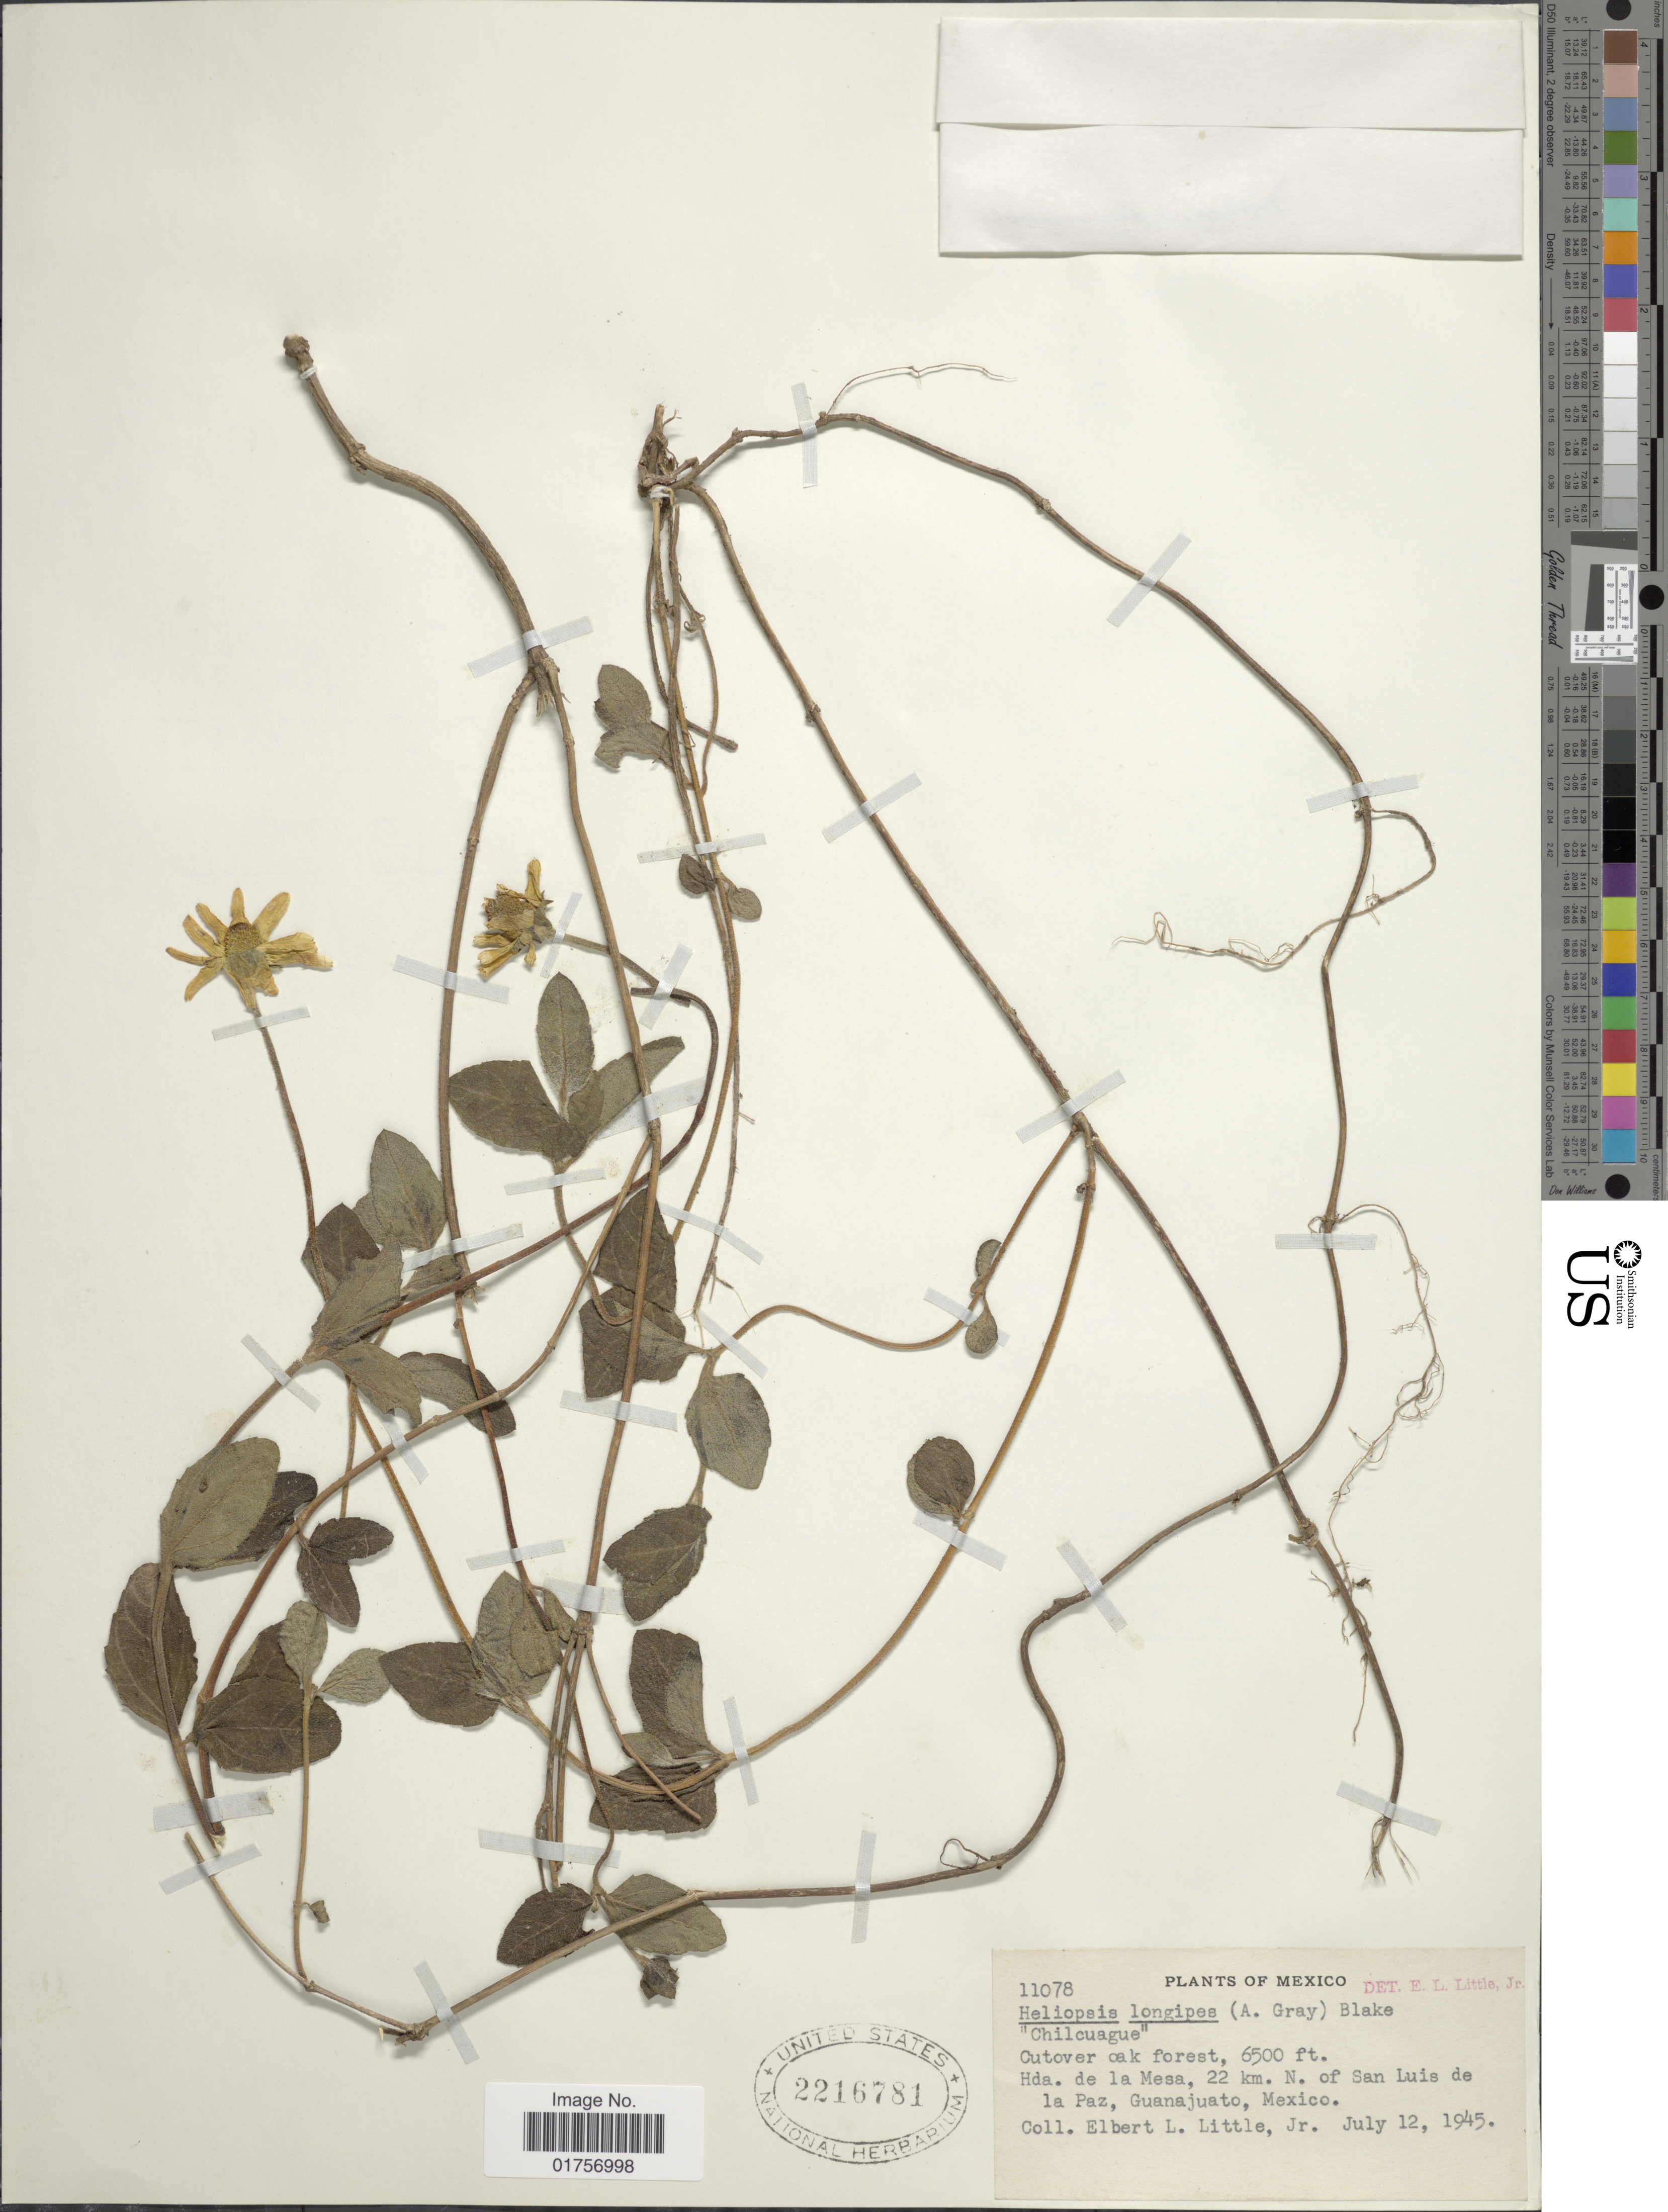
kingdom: Plantae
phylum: Tracheophyta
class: Magnoliopsida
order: Asterales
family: Asteraceae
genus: Heliopsis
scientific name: Heliopsis longipes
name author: (A. Gray) S.F. Blake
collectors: E. L. Little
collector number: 11078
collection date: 1945-07-12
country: Mexico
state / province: Guanajuato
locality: Hda. de la Mesa, 22 km. N. of San Luis de la Paz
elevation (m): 1981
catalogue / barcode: US 2216781